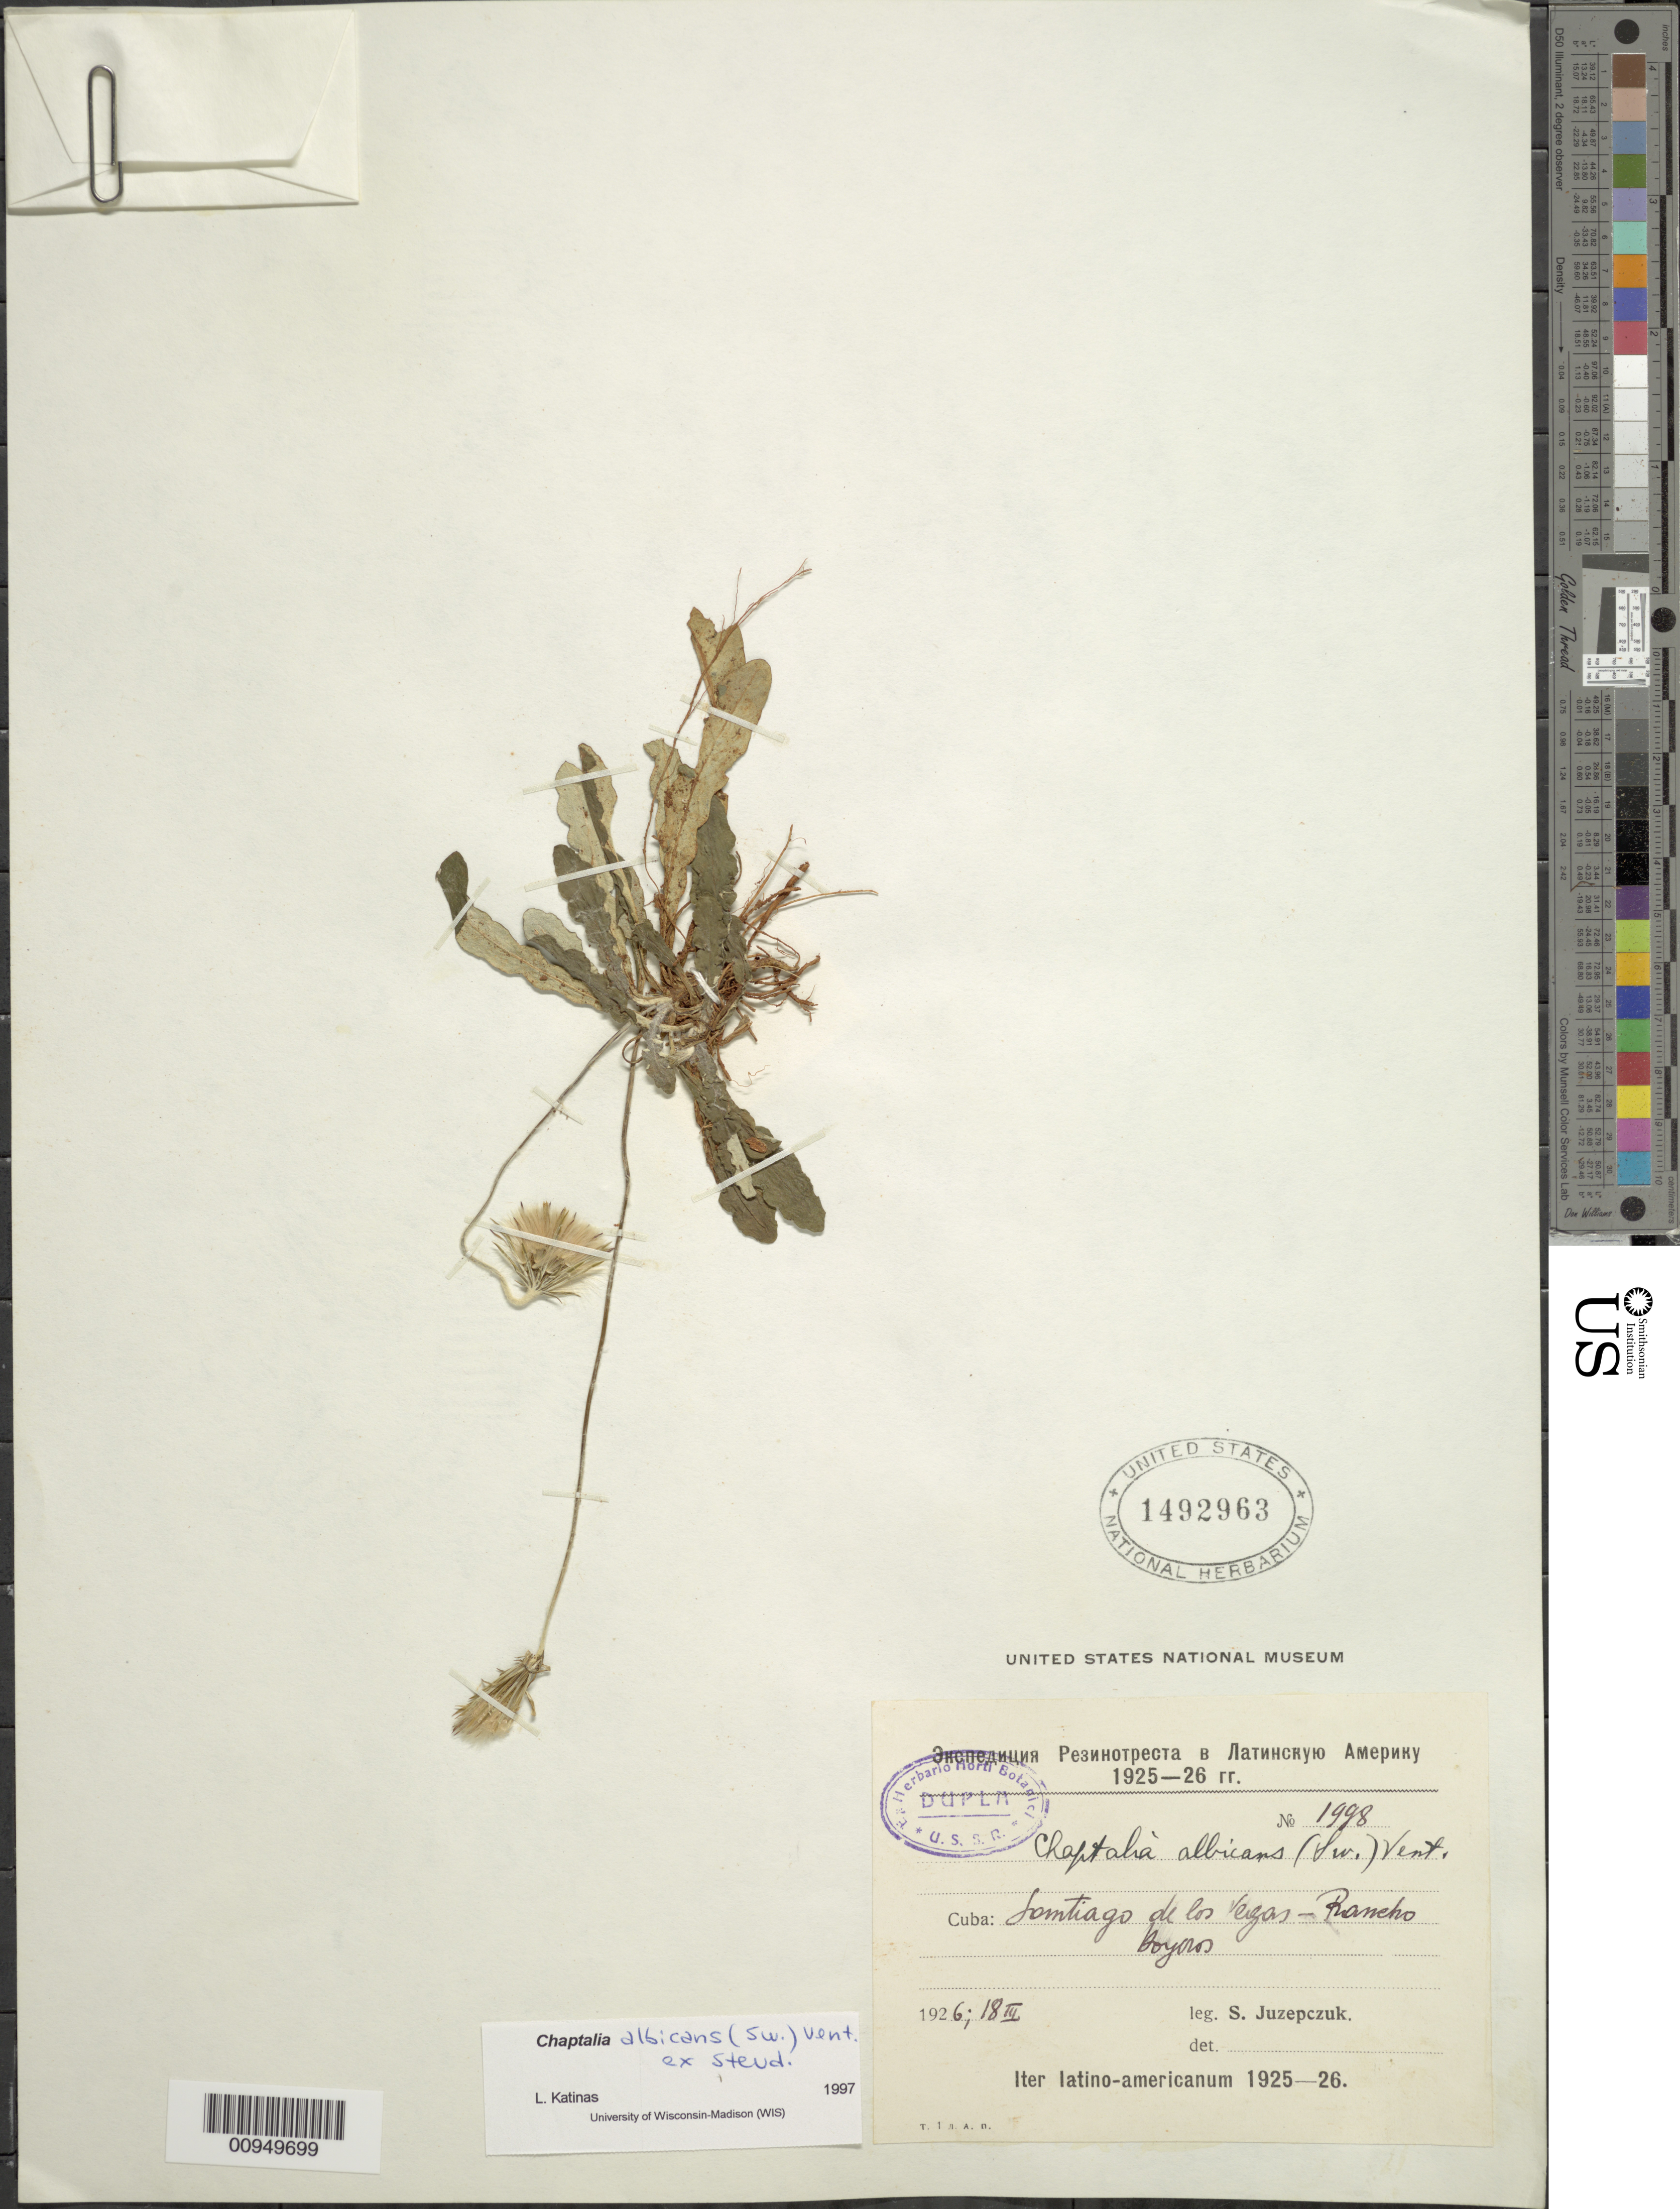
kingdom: Plantae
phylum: Tracheophyta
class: Magnoliopsida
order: Asterales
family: Asteraceae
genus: Chaptalia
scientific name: Chaptalia albicans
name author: (Sw.) Vent. ex B.D. Jacks.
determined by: Katinas, L.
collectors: S. V. Juzepczuk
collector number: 1998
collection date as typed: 18 Mar 1926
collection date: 1926-03-18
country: Cuba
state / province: La Habana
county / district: Municipio Boyeros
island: Cuba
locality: Santiago de las Vegas, Rancho "Boyoros"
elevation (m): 97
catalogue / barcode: US 1492963